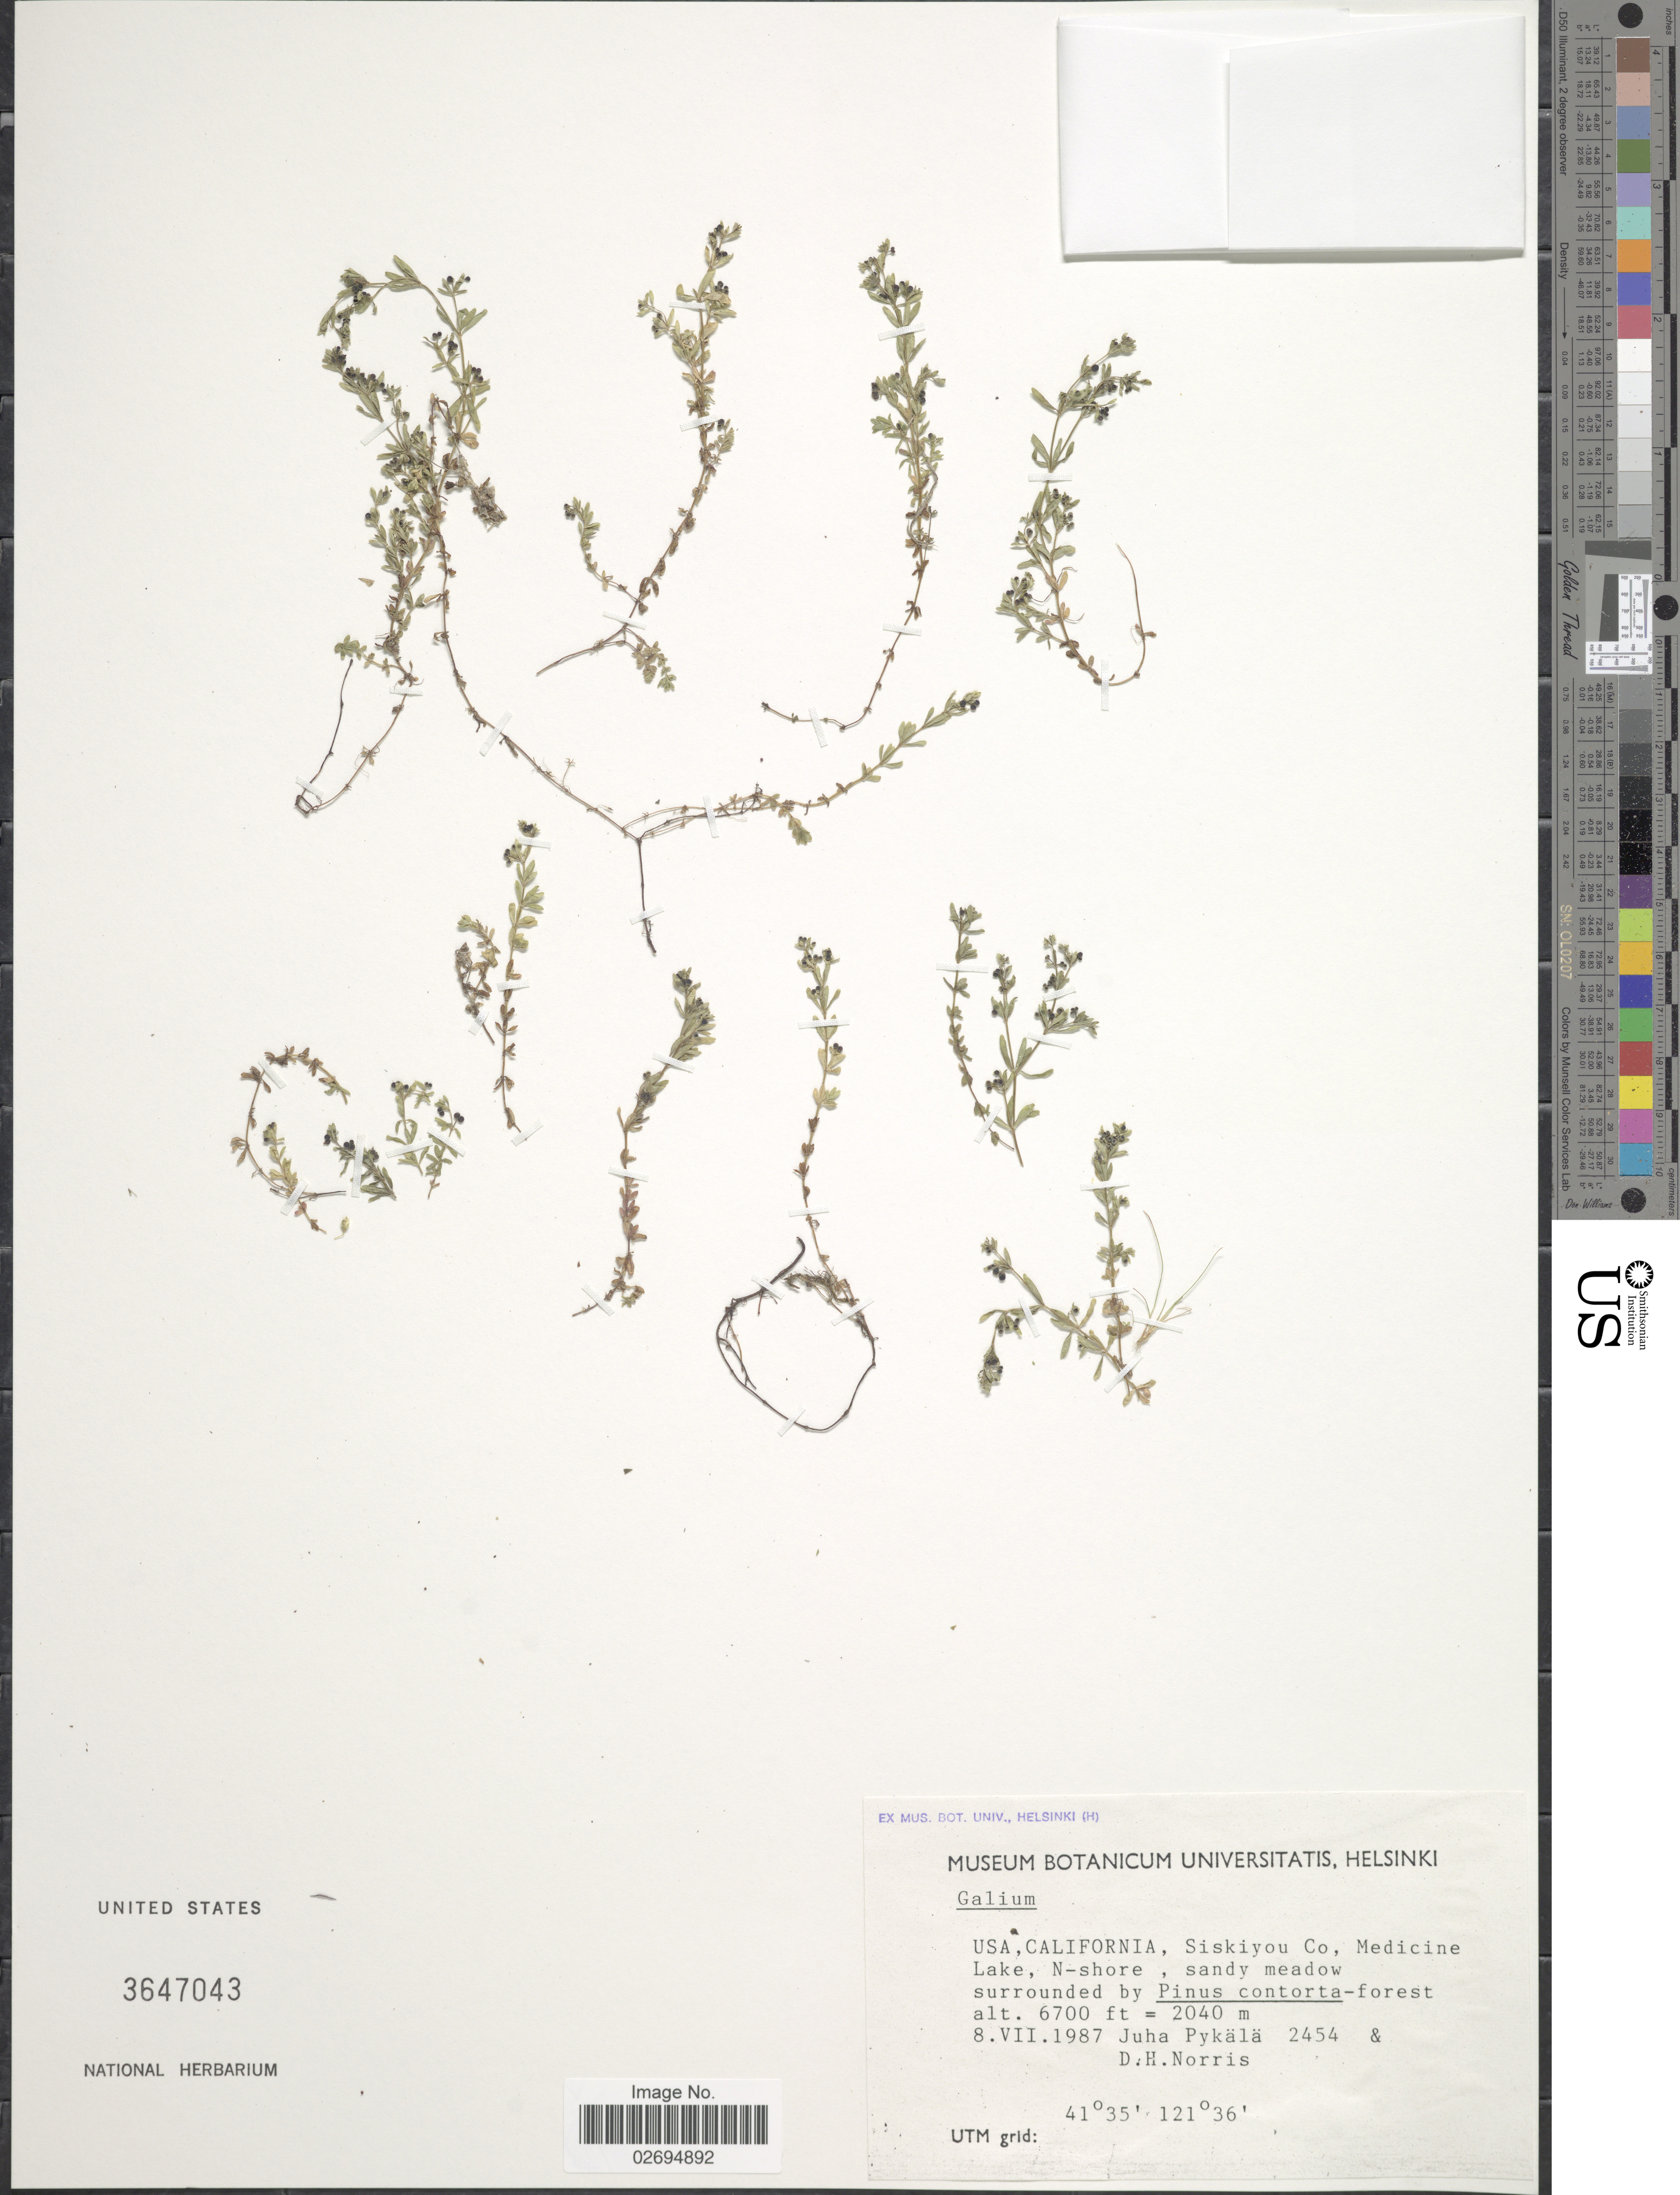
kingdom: Plantae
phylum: Tracheophyta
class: Magnoliopsida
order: Gentianales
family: Rubiaceae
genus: Galium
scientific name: Galium sp.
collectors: J. Pykala & D. H. Norris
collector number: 2454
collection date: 1987-07-08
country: United States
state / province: California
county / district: Siskiyou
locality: Siskiyou Co, Medicine lake, N-shore, sandy meadow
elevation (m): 2042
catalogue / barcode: US 3647043